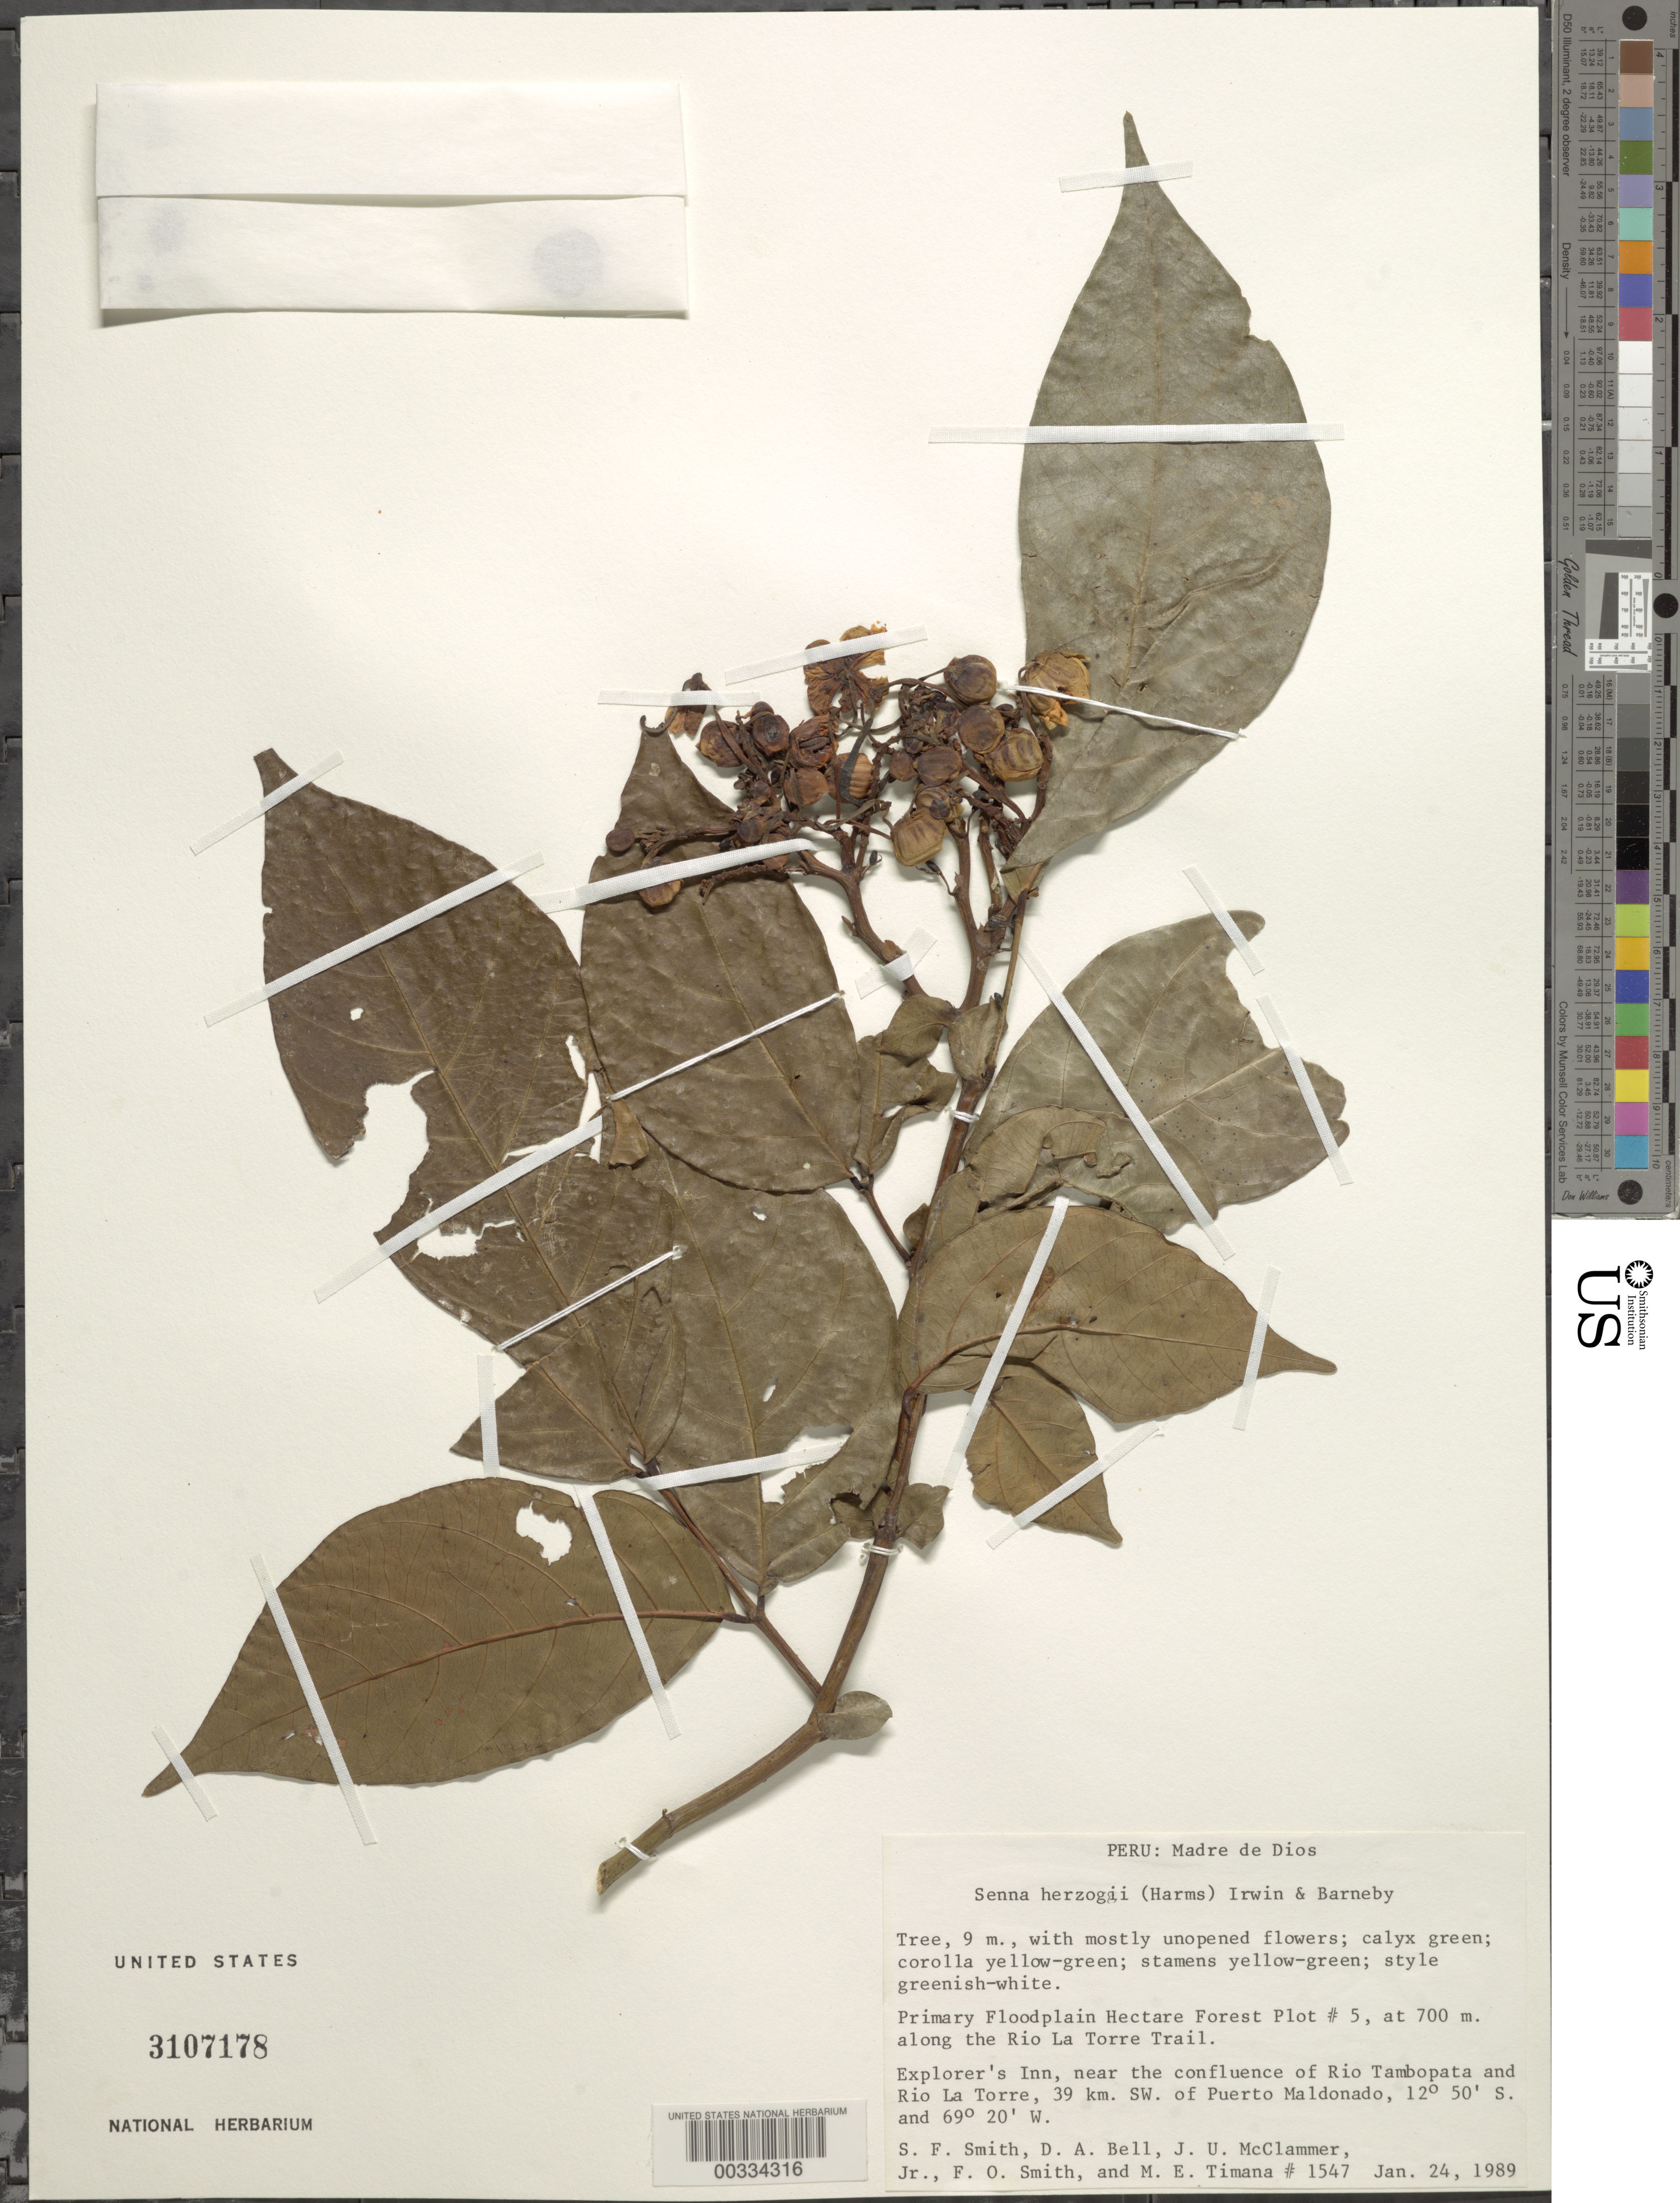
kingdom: Plantae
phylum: Tracheophyta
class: Magnoliopsida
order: Fabales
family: Fabaceae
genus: Senna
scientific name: Senna herzogii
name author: (Harms) H.S. Irwin & Barneby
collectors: S.F. Smith, D. A. Bell, J. Mcclammer Jr. & F. Smith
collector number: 1547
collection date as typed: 24 Jan 1989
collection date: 1989-01-24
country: Peru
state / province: Madre de Dios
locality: Primary floodplain hectare forest plot #5, along the rio la torre trail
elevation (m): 700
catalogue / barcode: US 3107178